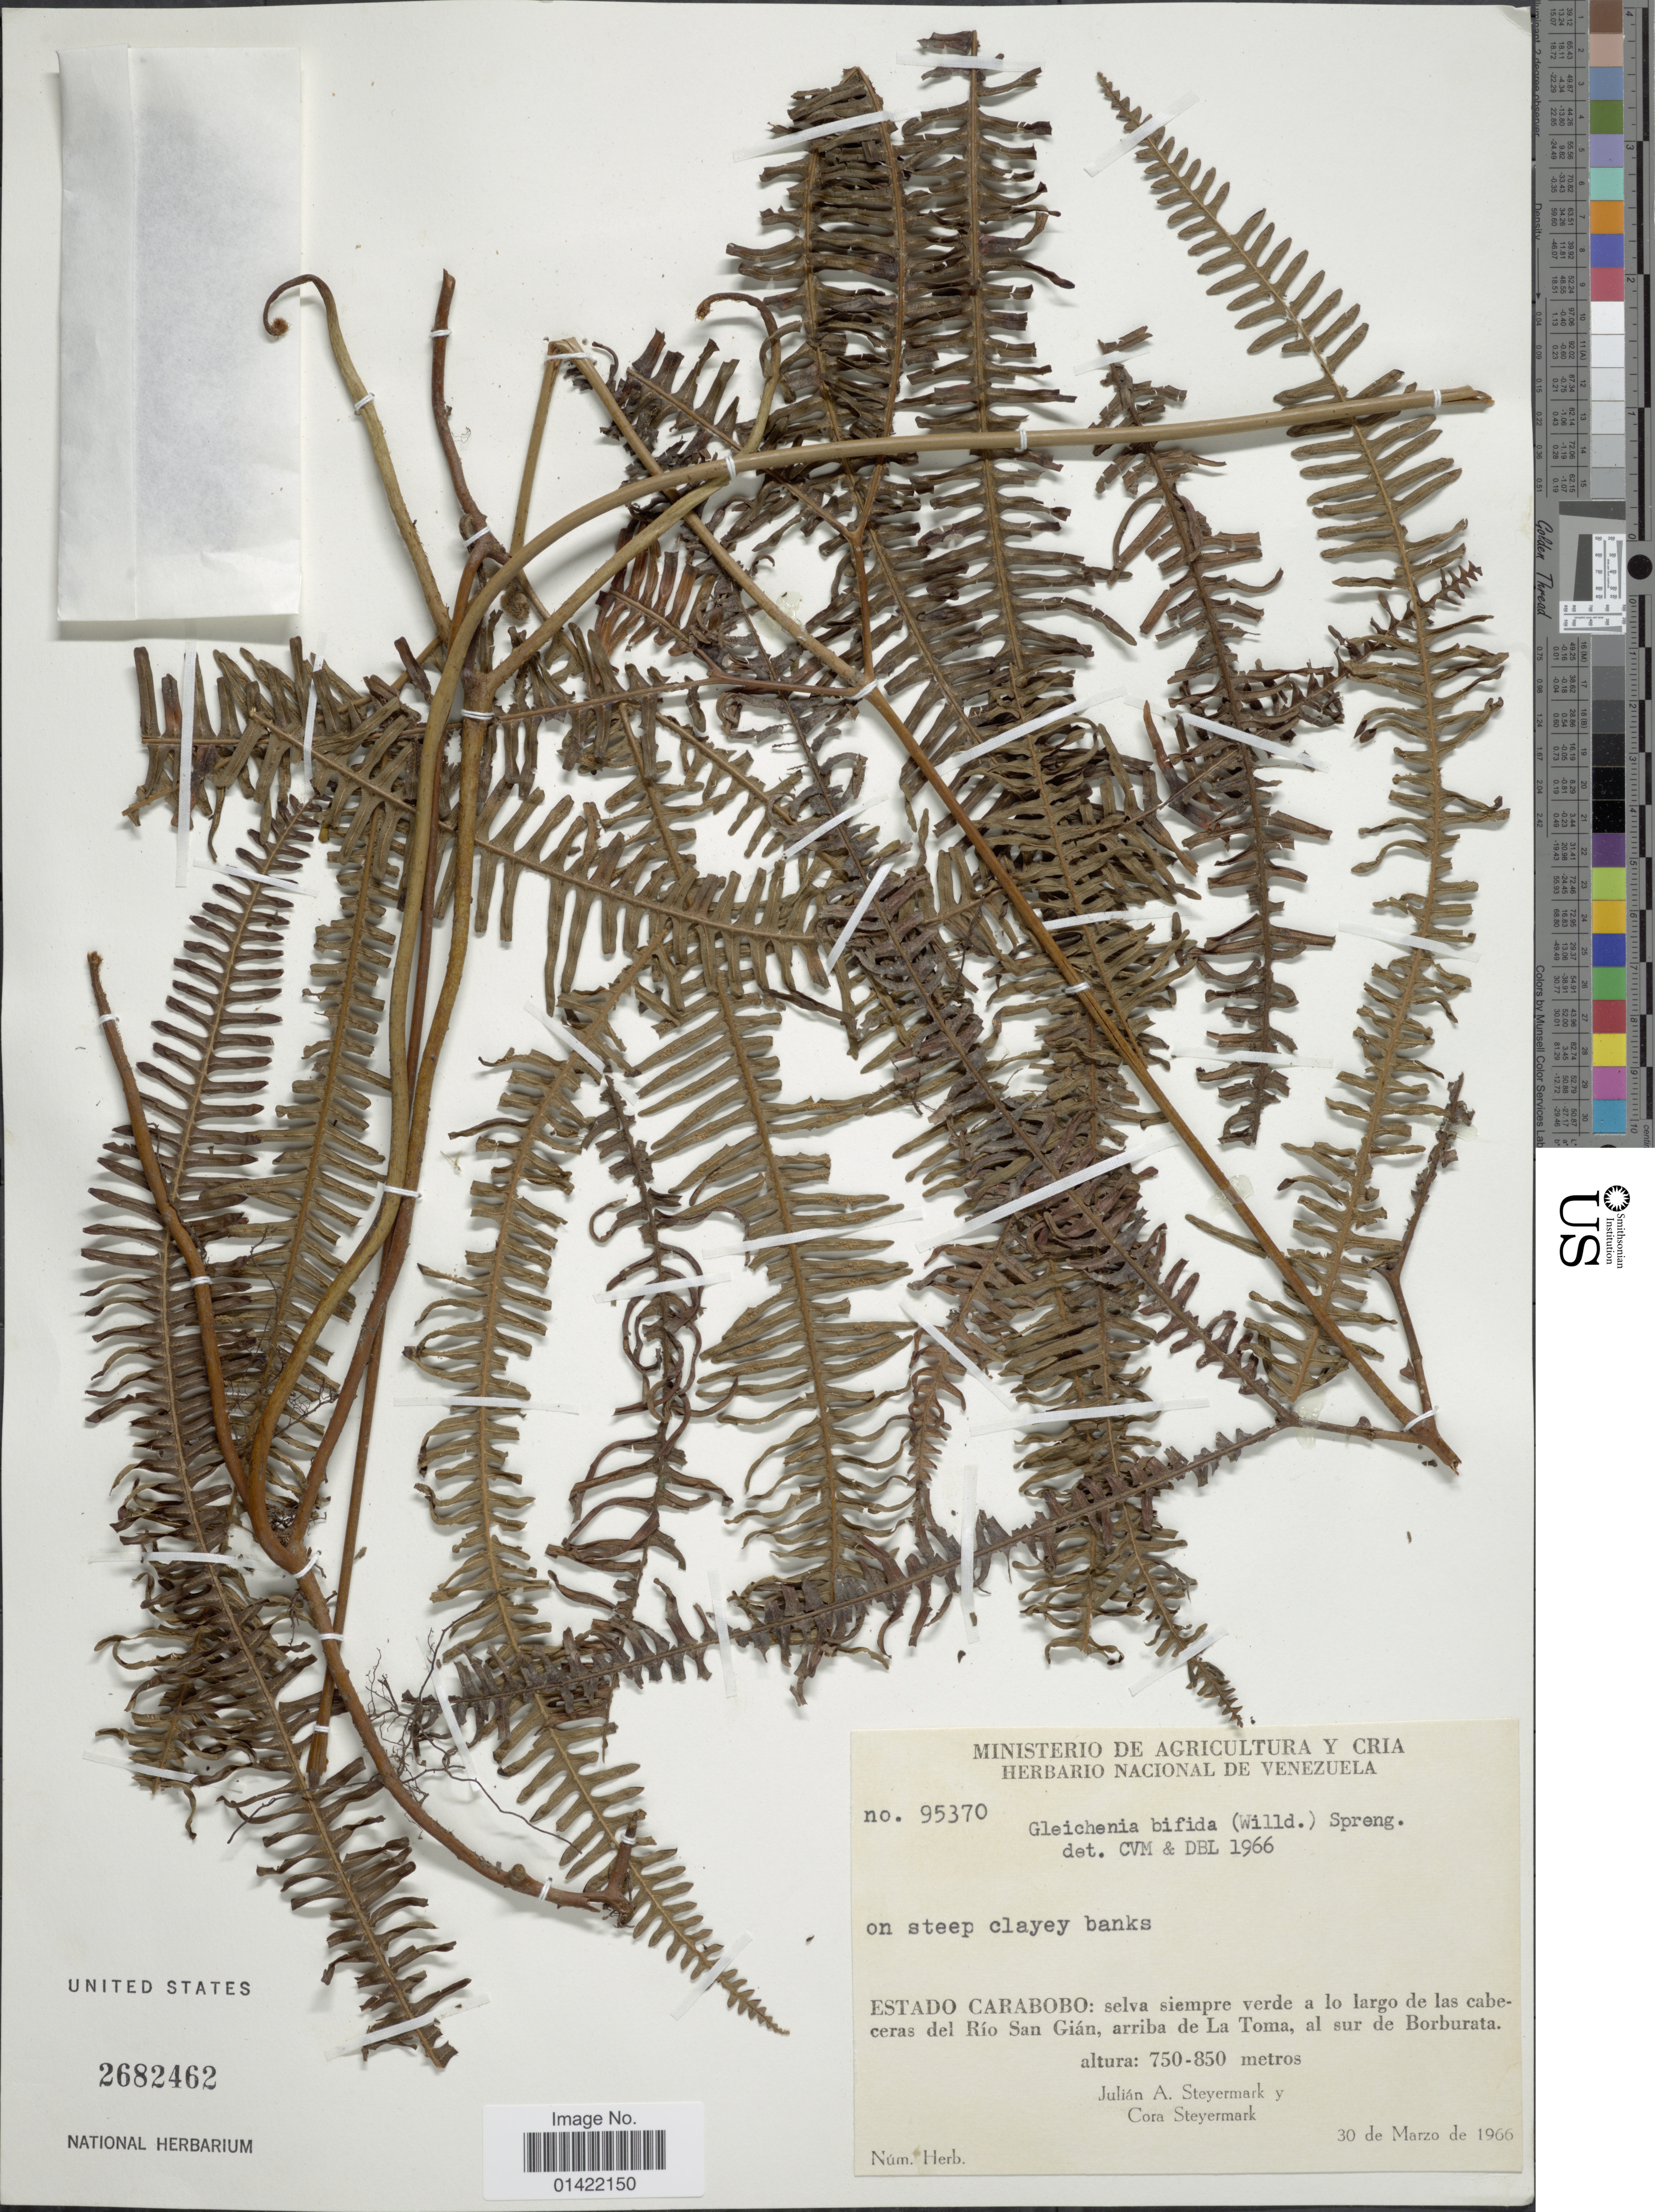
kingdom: Plantae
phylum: Tracheophyta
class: Polypodiopsida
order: Gleicheniales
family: Gleicheniaceae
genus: Sticherus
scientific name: Sticherus bifidus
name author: (Willd.) Ching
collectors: J. Steyermark & C. Steyermark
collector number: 95370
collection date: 1966-03-30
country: Venezuela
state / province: Carabobo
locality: Estado Carabobo: selva siempre verde a lo largo de las cabeceras del Rio San Gian, arriba de La Toma, al sur de Borburata.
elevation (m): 750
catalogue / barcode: US 2682462